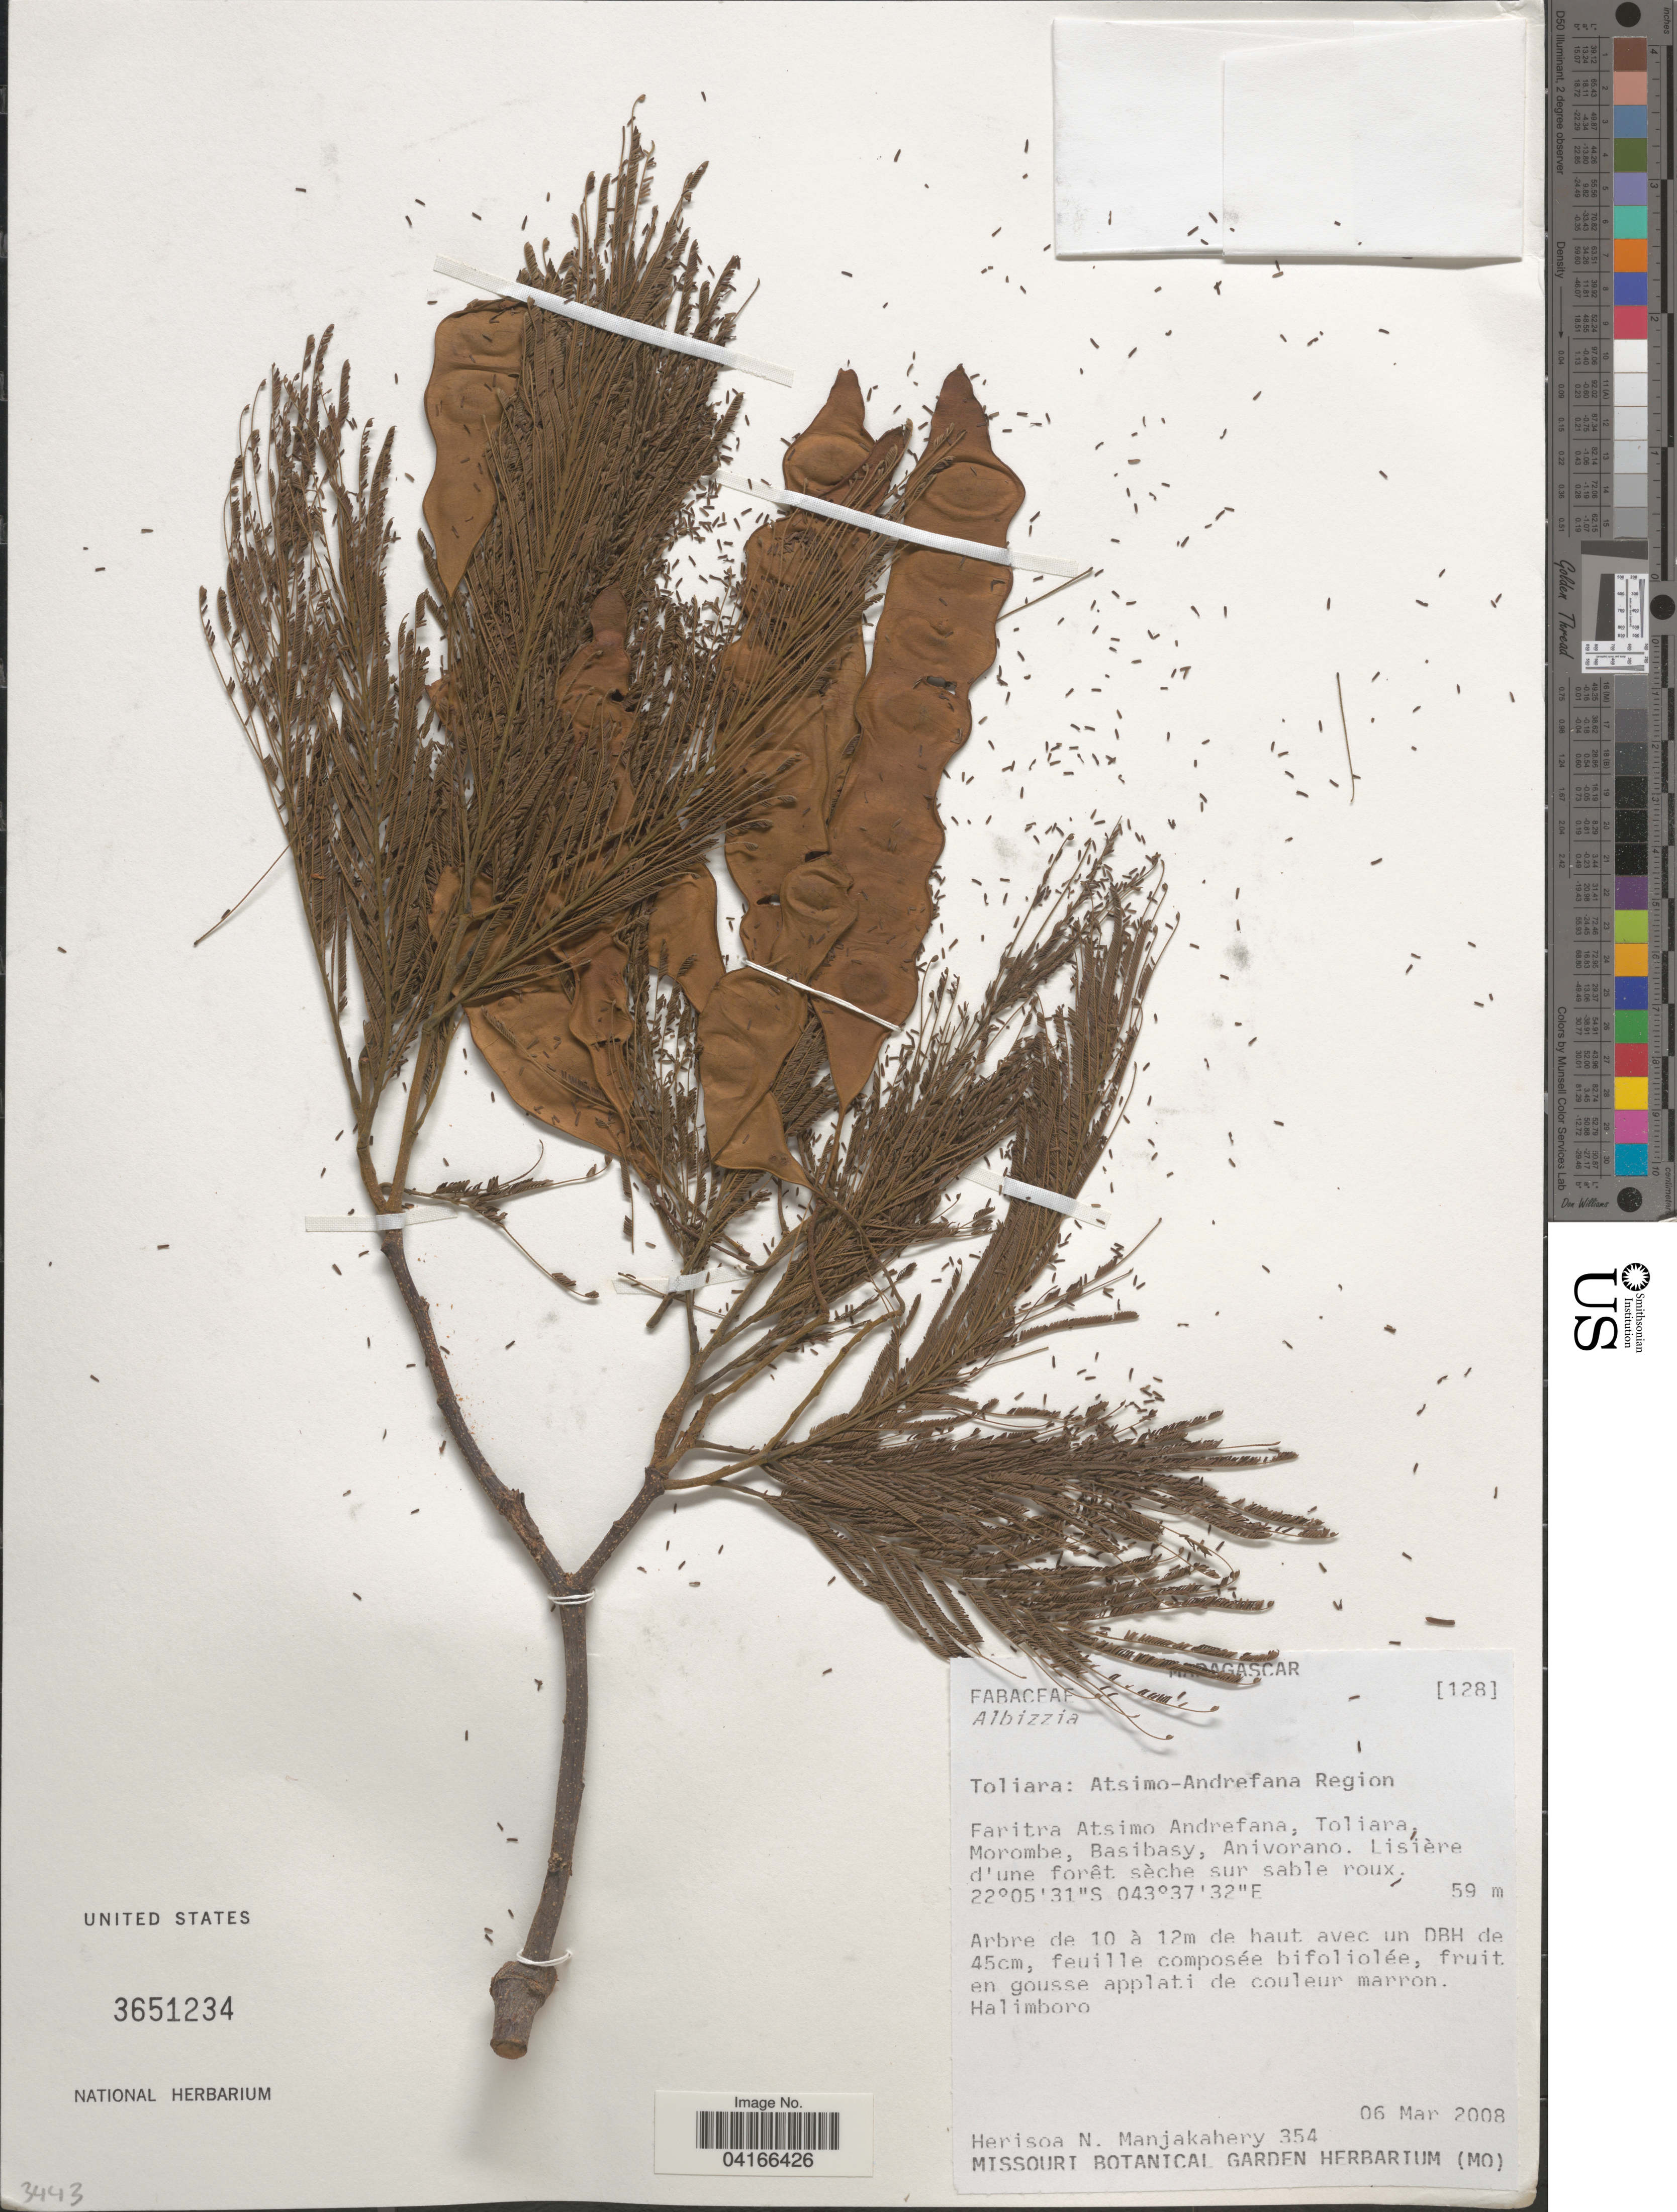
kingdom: Plantae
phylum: Tracheophyta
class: Magnoliopsida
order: Fabales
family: Fabaceae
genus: Albizia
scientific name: Albizia polyphylla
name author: E. Fourn.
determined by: Phillipson, P. B.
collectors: H. N. Manjakahery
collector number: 354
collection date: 2008-03-06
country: Madagascar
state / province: Atsimo-Andrefana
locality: Atsimo-Andrefana Region. Faritra Atsimo Andrefana, Toliara, Morombe, Basibay, Anivorano.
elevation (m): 59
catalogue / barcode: US 3651234